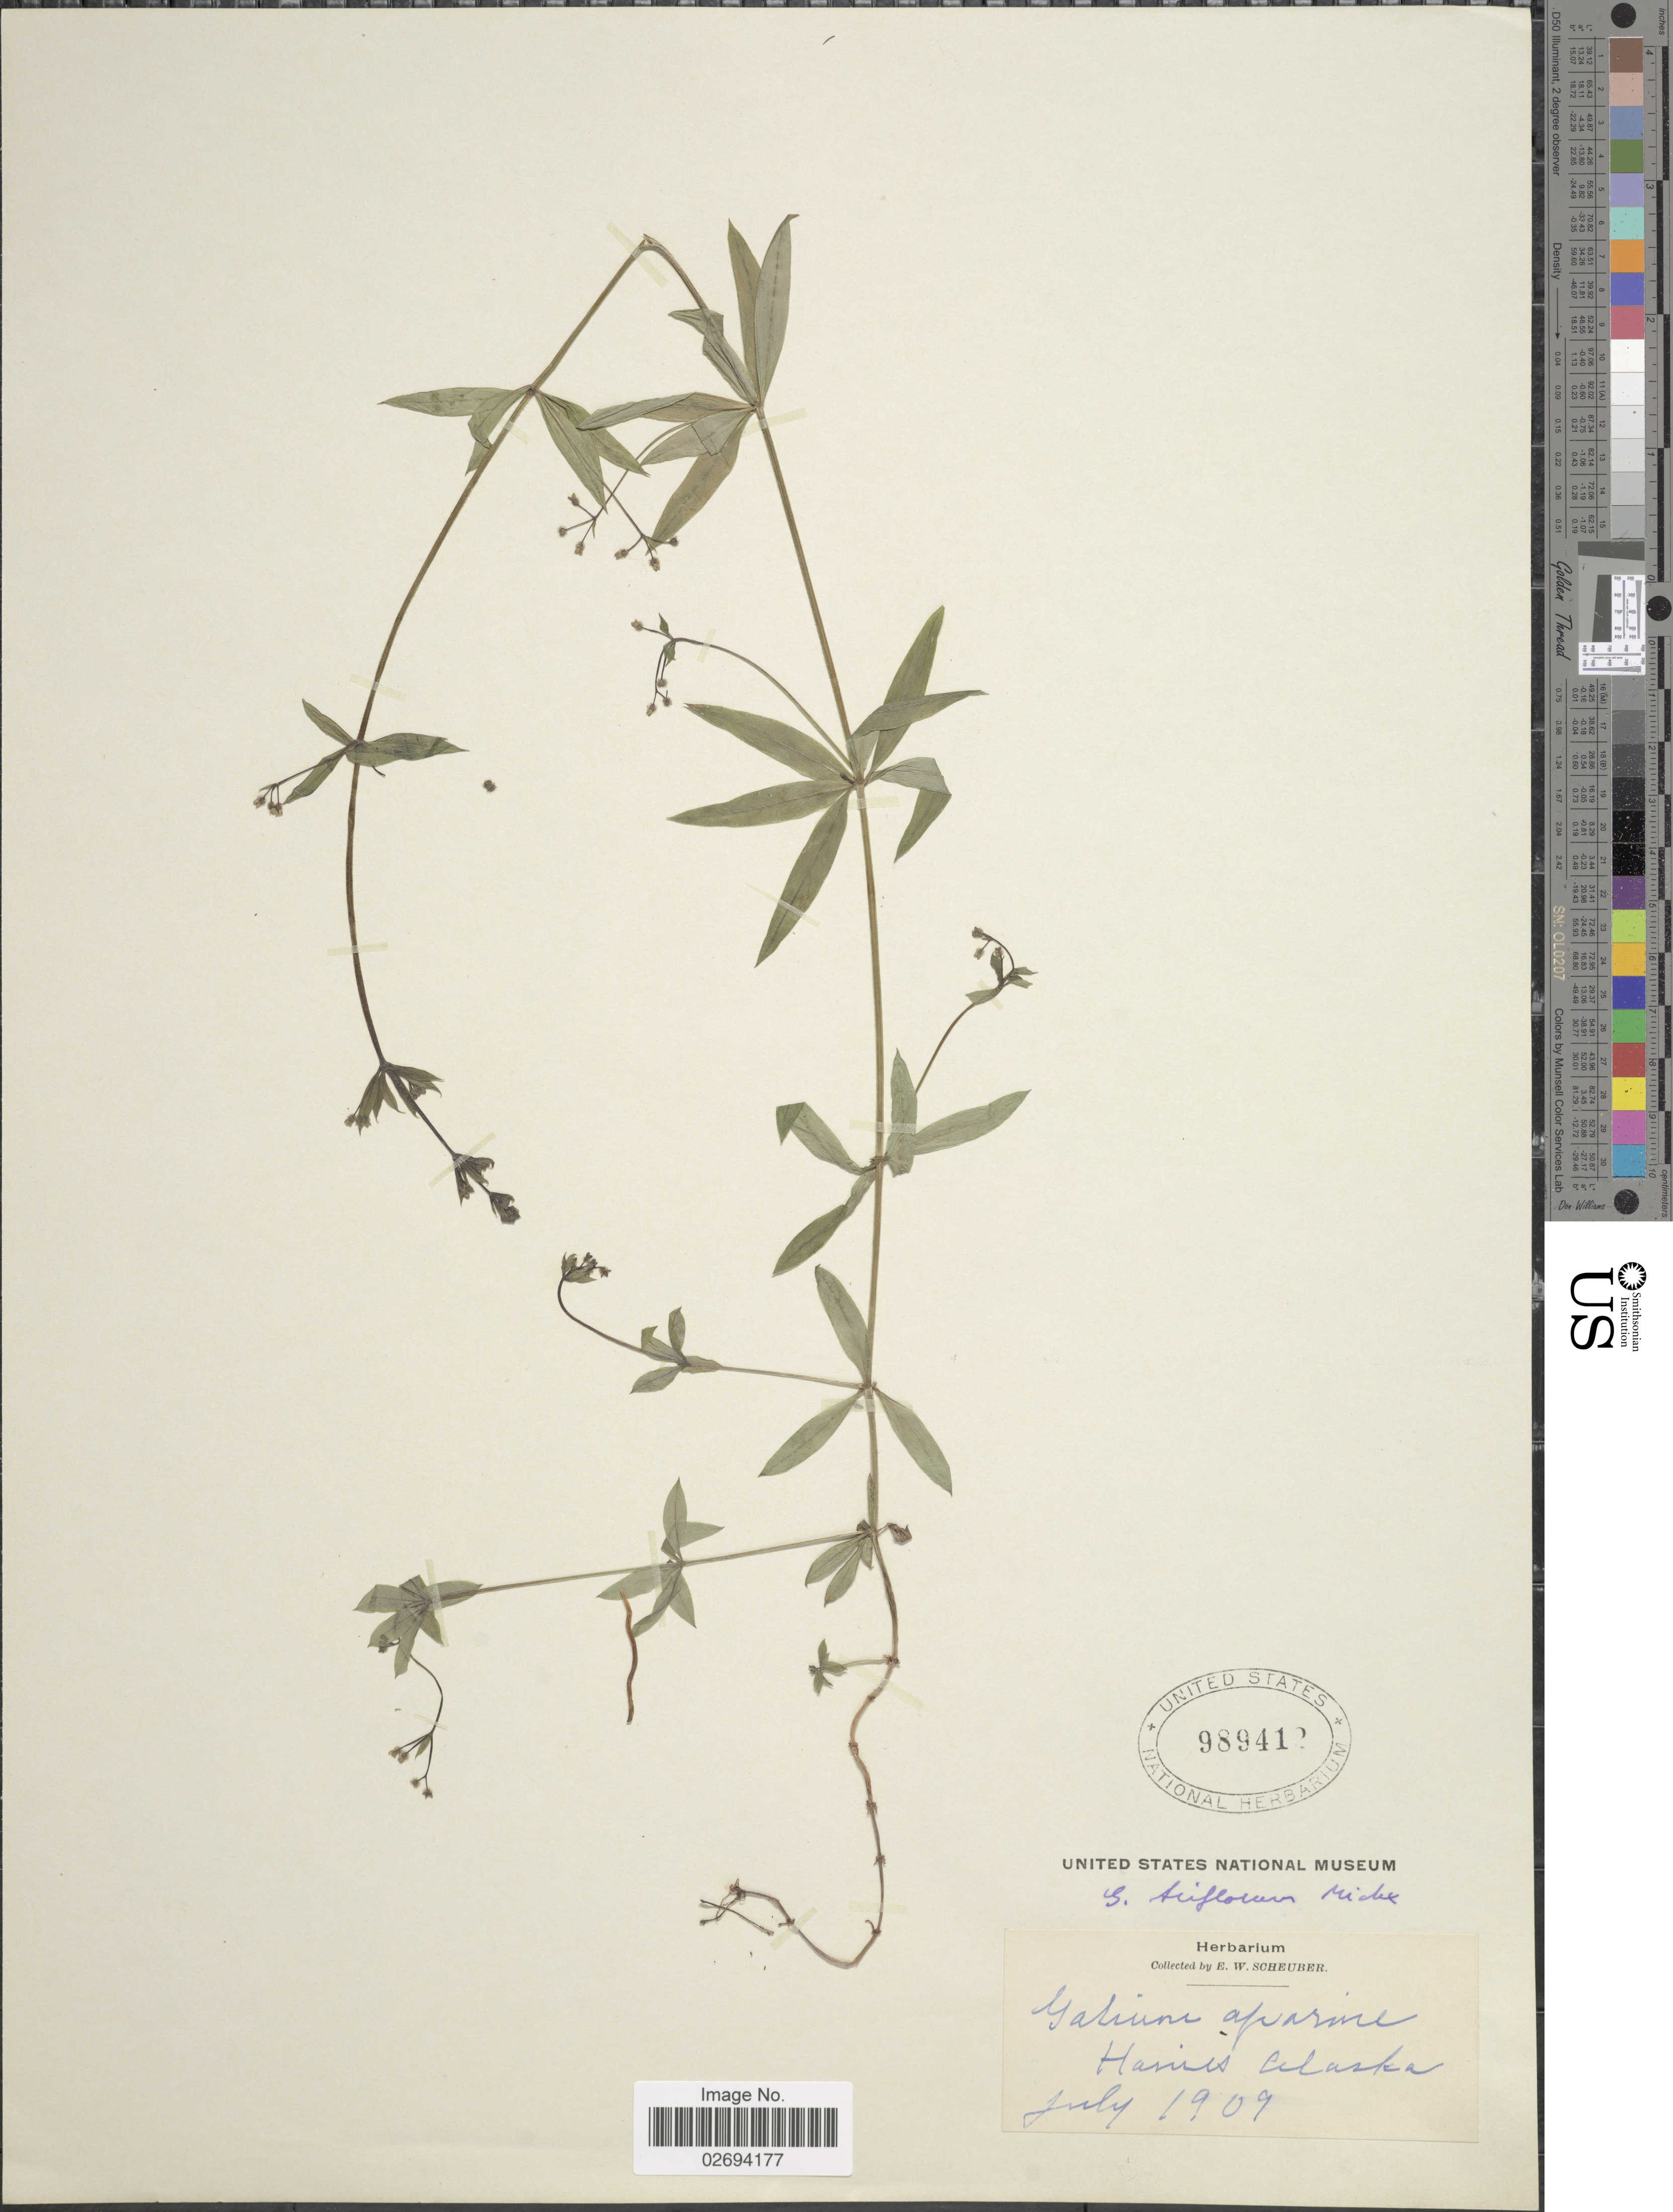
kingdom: Plantae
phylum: Tracheophyta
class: Magnoliopsida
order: Gentianales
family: Rubiaceae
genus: Galium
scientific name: Galium triflorum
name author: Michx.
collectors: E. Scheuber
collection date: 1909-07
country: United States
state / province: Alaska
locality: Haines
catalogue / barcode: US 989412